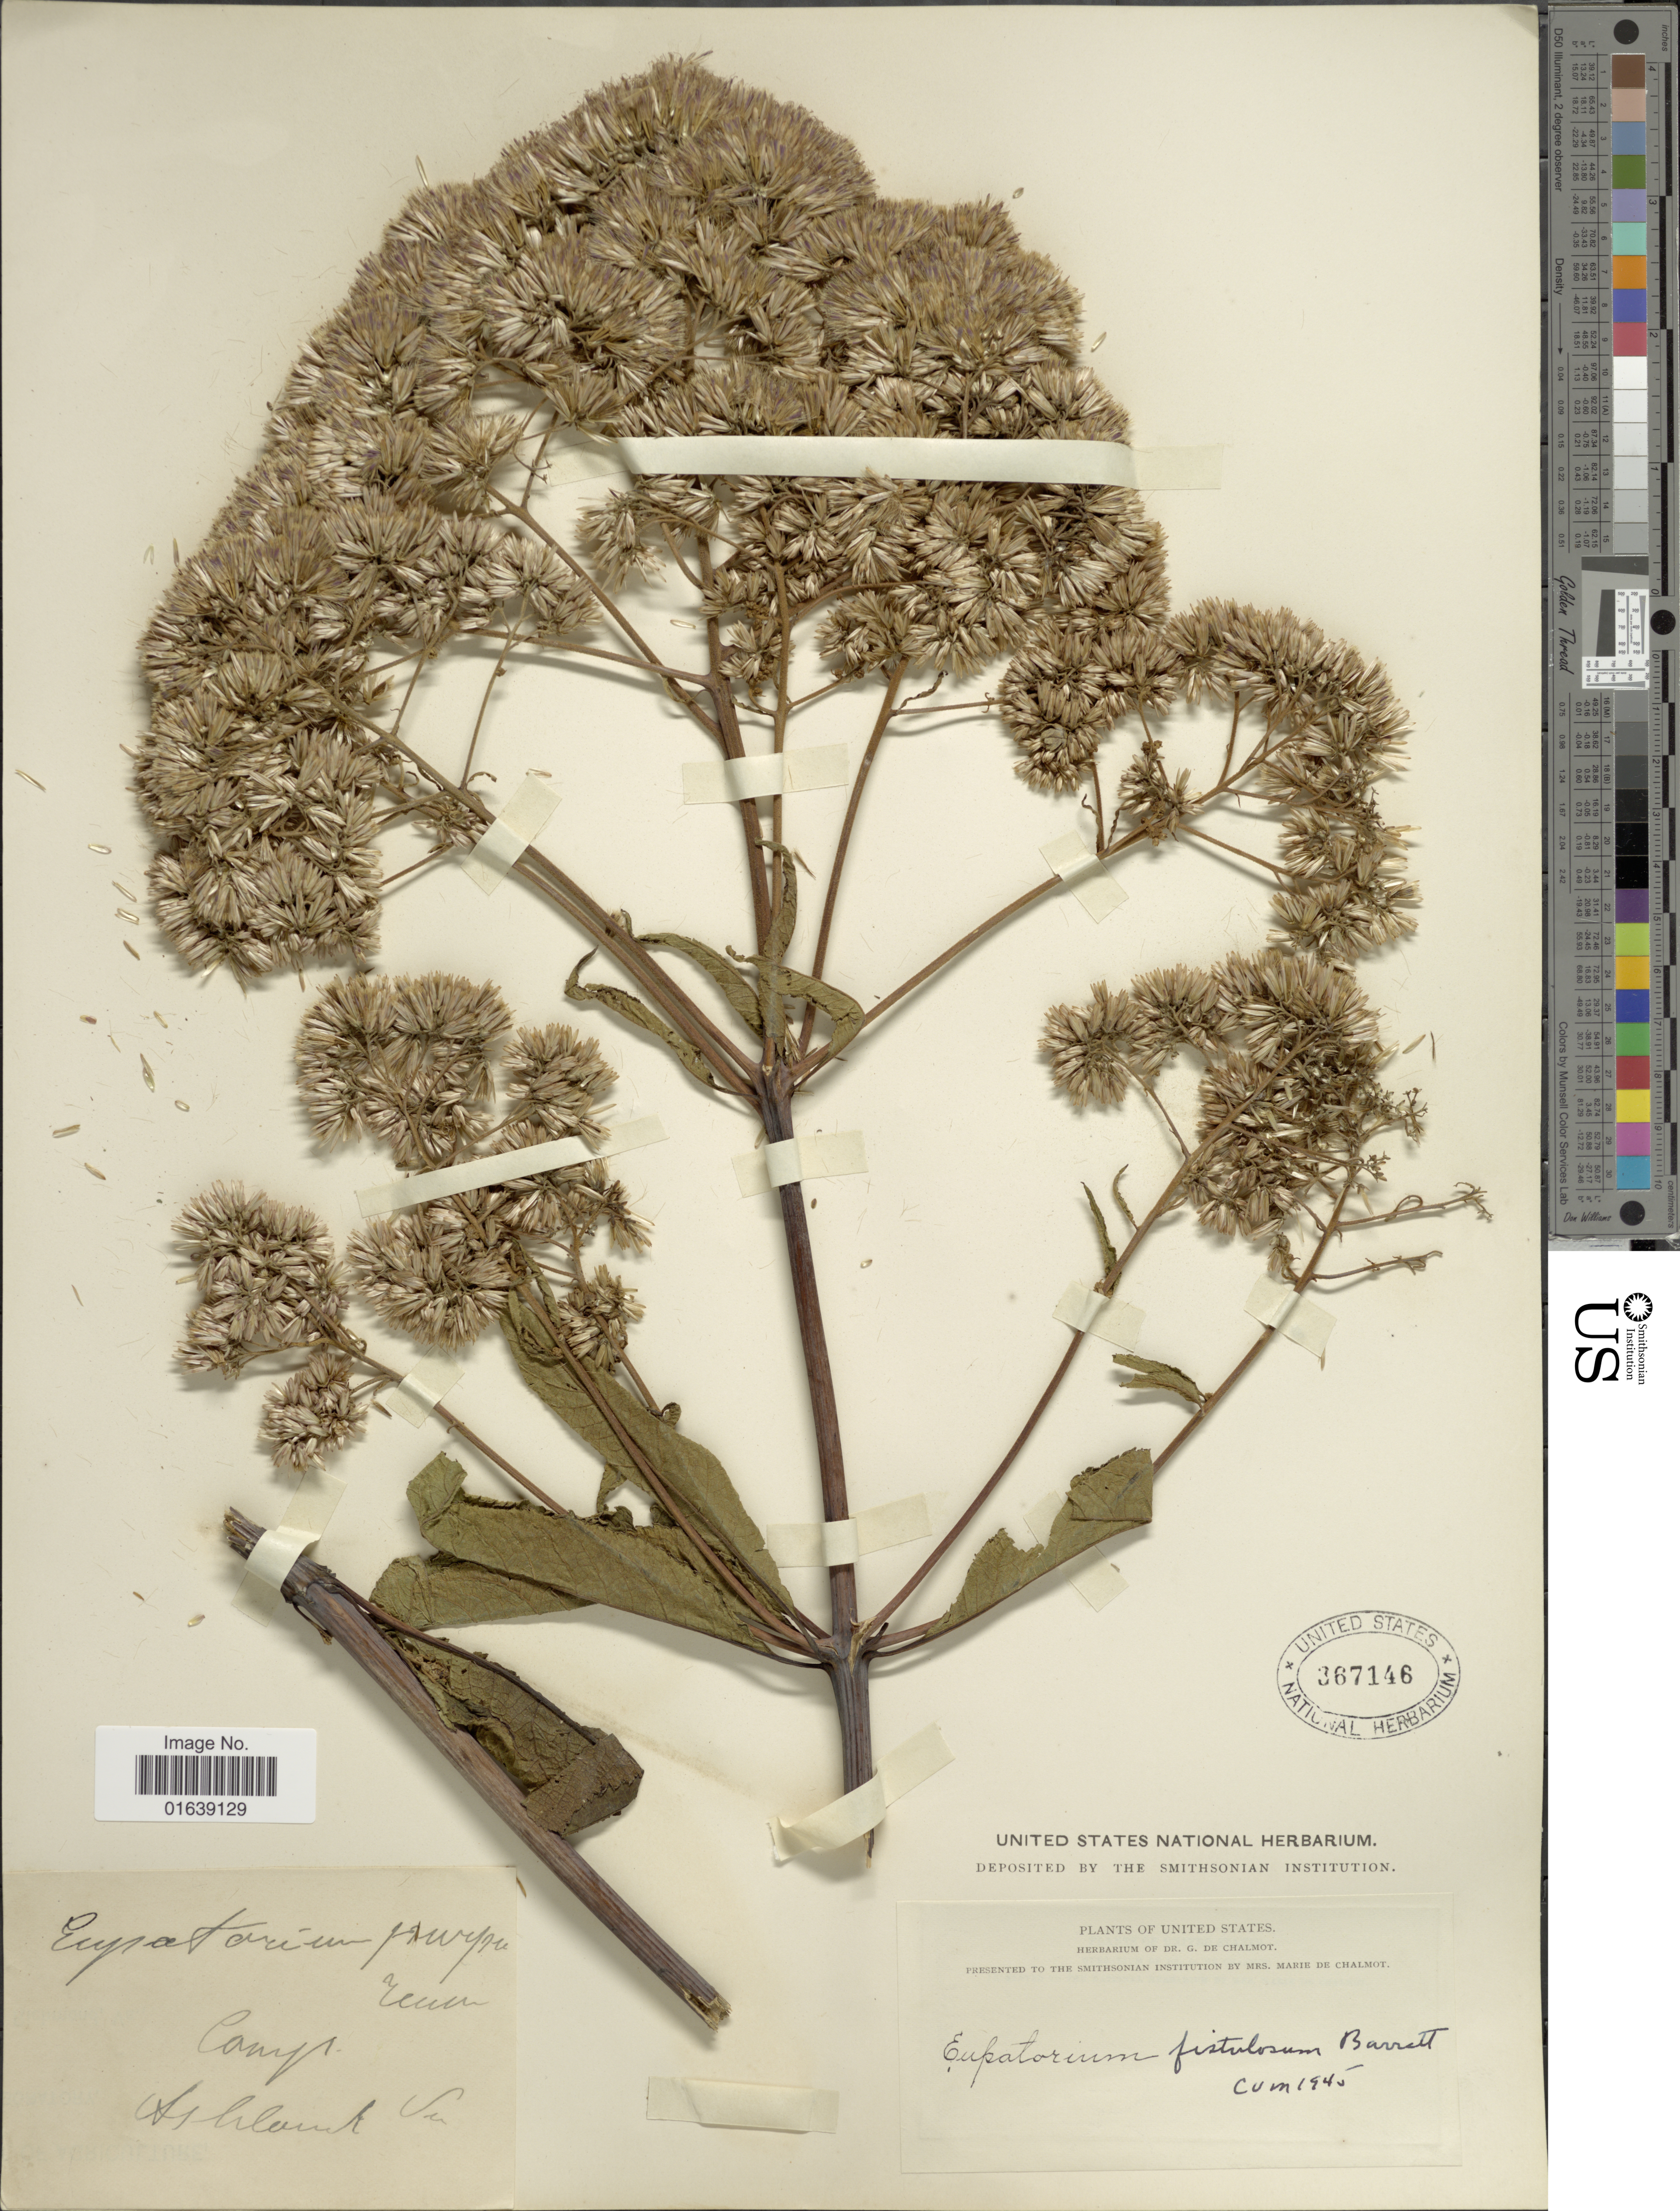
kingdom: Plantae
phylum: Tracheophyta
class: Magnoliopsida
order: Asterales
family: Asteraceae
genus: Eupatorium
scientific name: Eupatorium fistulosum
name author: Barratt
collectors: ex herb. G. de Chalmot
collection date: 1945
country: United States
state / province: Virginia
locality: Camp. Ashland Va.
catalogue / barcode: US 367146